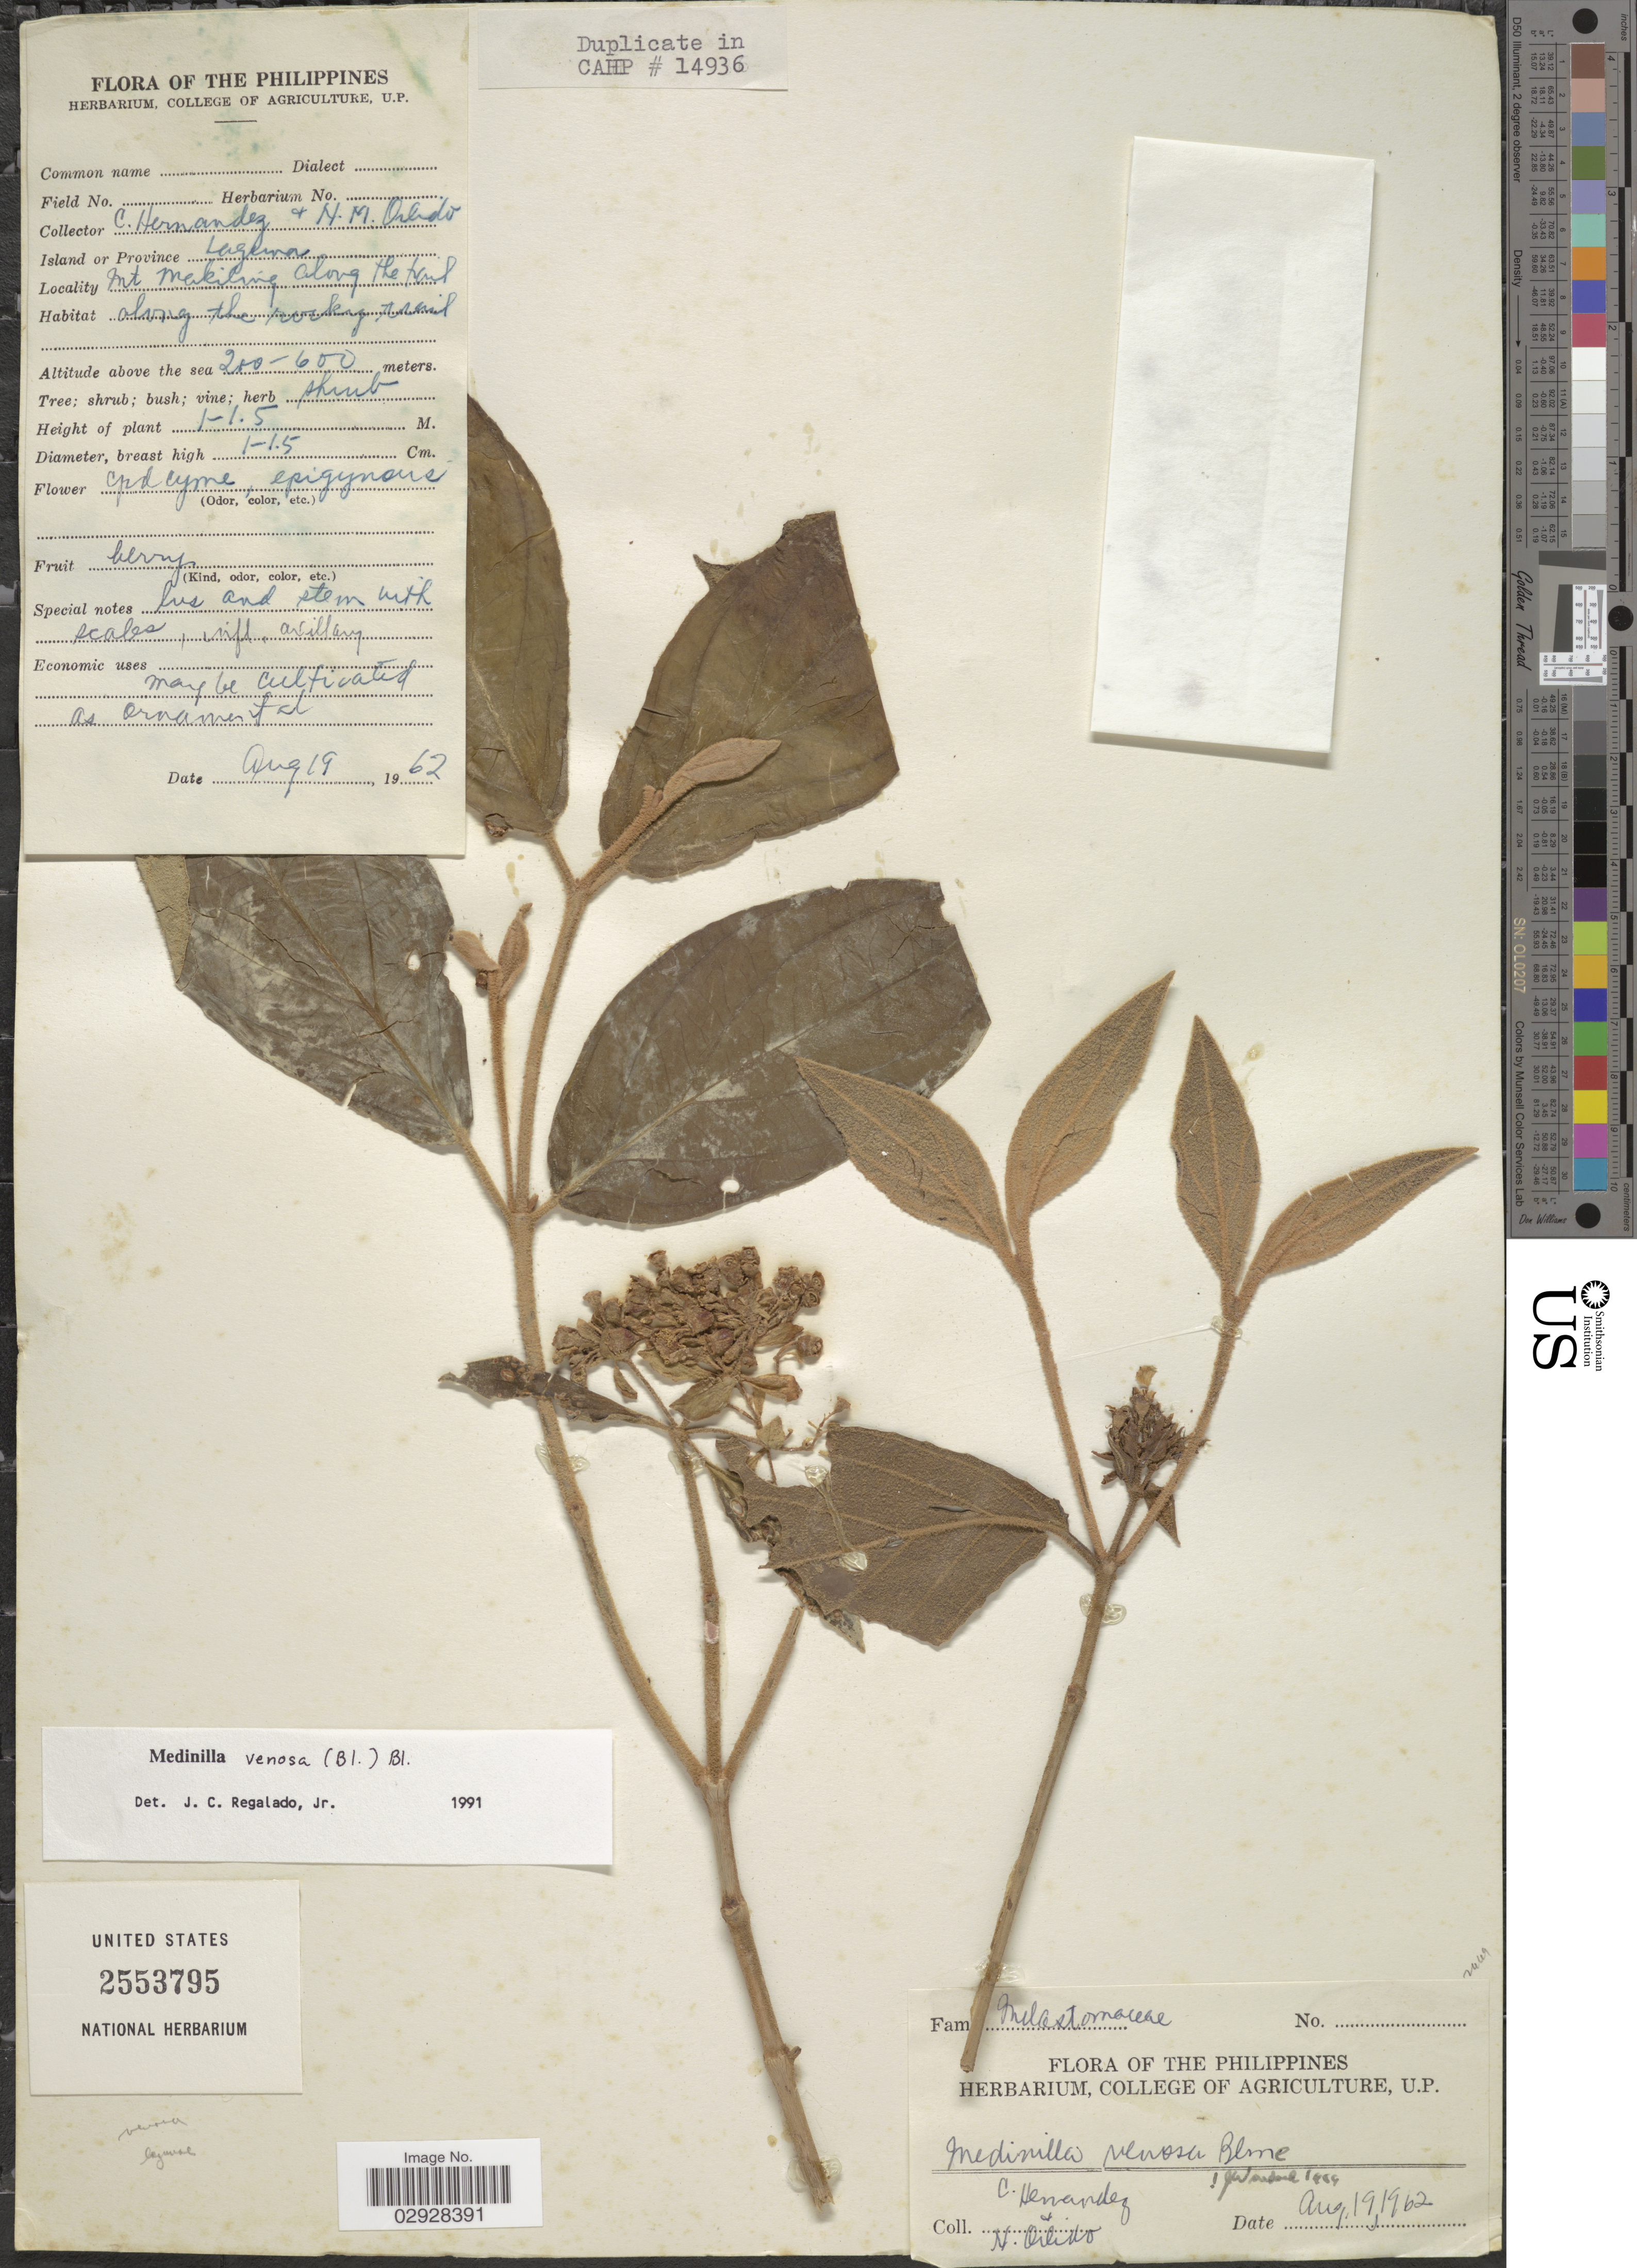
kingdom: Plantae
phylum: Tracheophyta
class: Magnoliopsida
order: Myrtales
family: Melastomataceae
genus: Medinilla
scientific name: Medinilla venosa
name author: (Blume) Blume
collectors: C. Hernandez & N. Orlido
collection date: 1962-08-19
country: Philippines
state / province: Calabarzon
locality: Island or Province Laguna. Mt. Makiling along the trail.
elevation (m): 200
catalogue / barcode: US 2553795